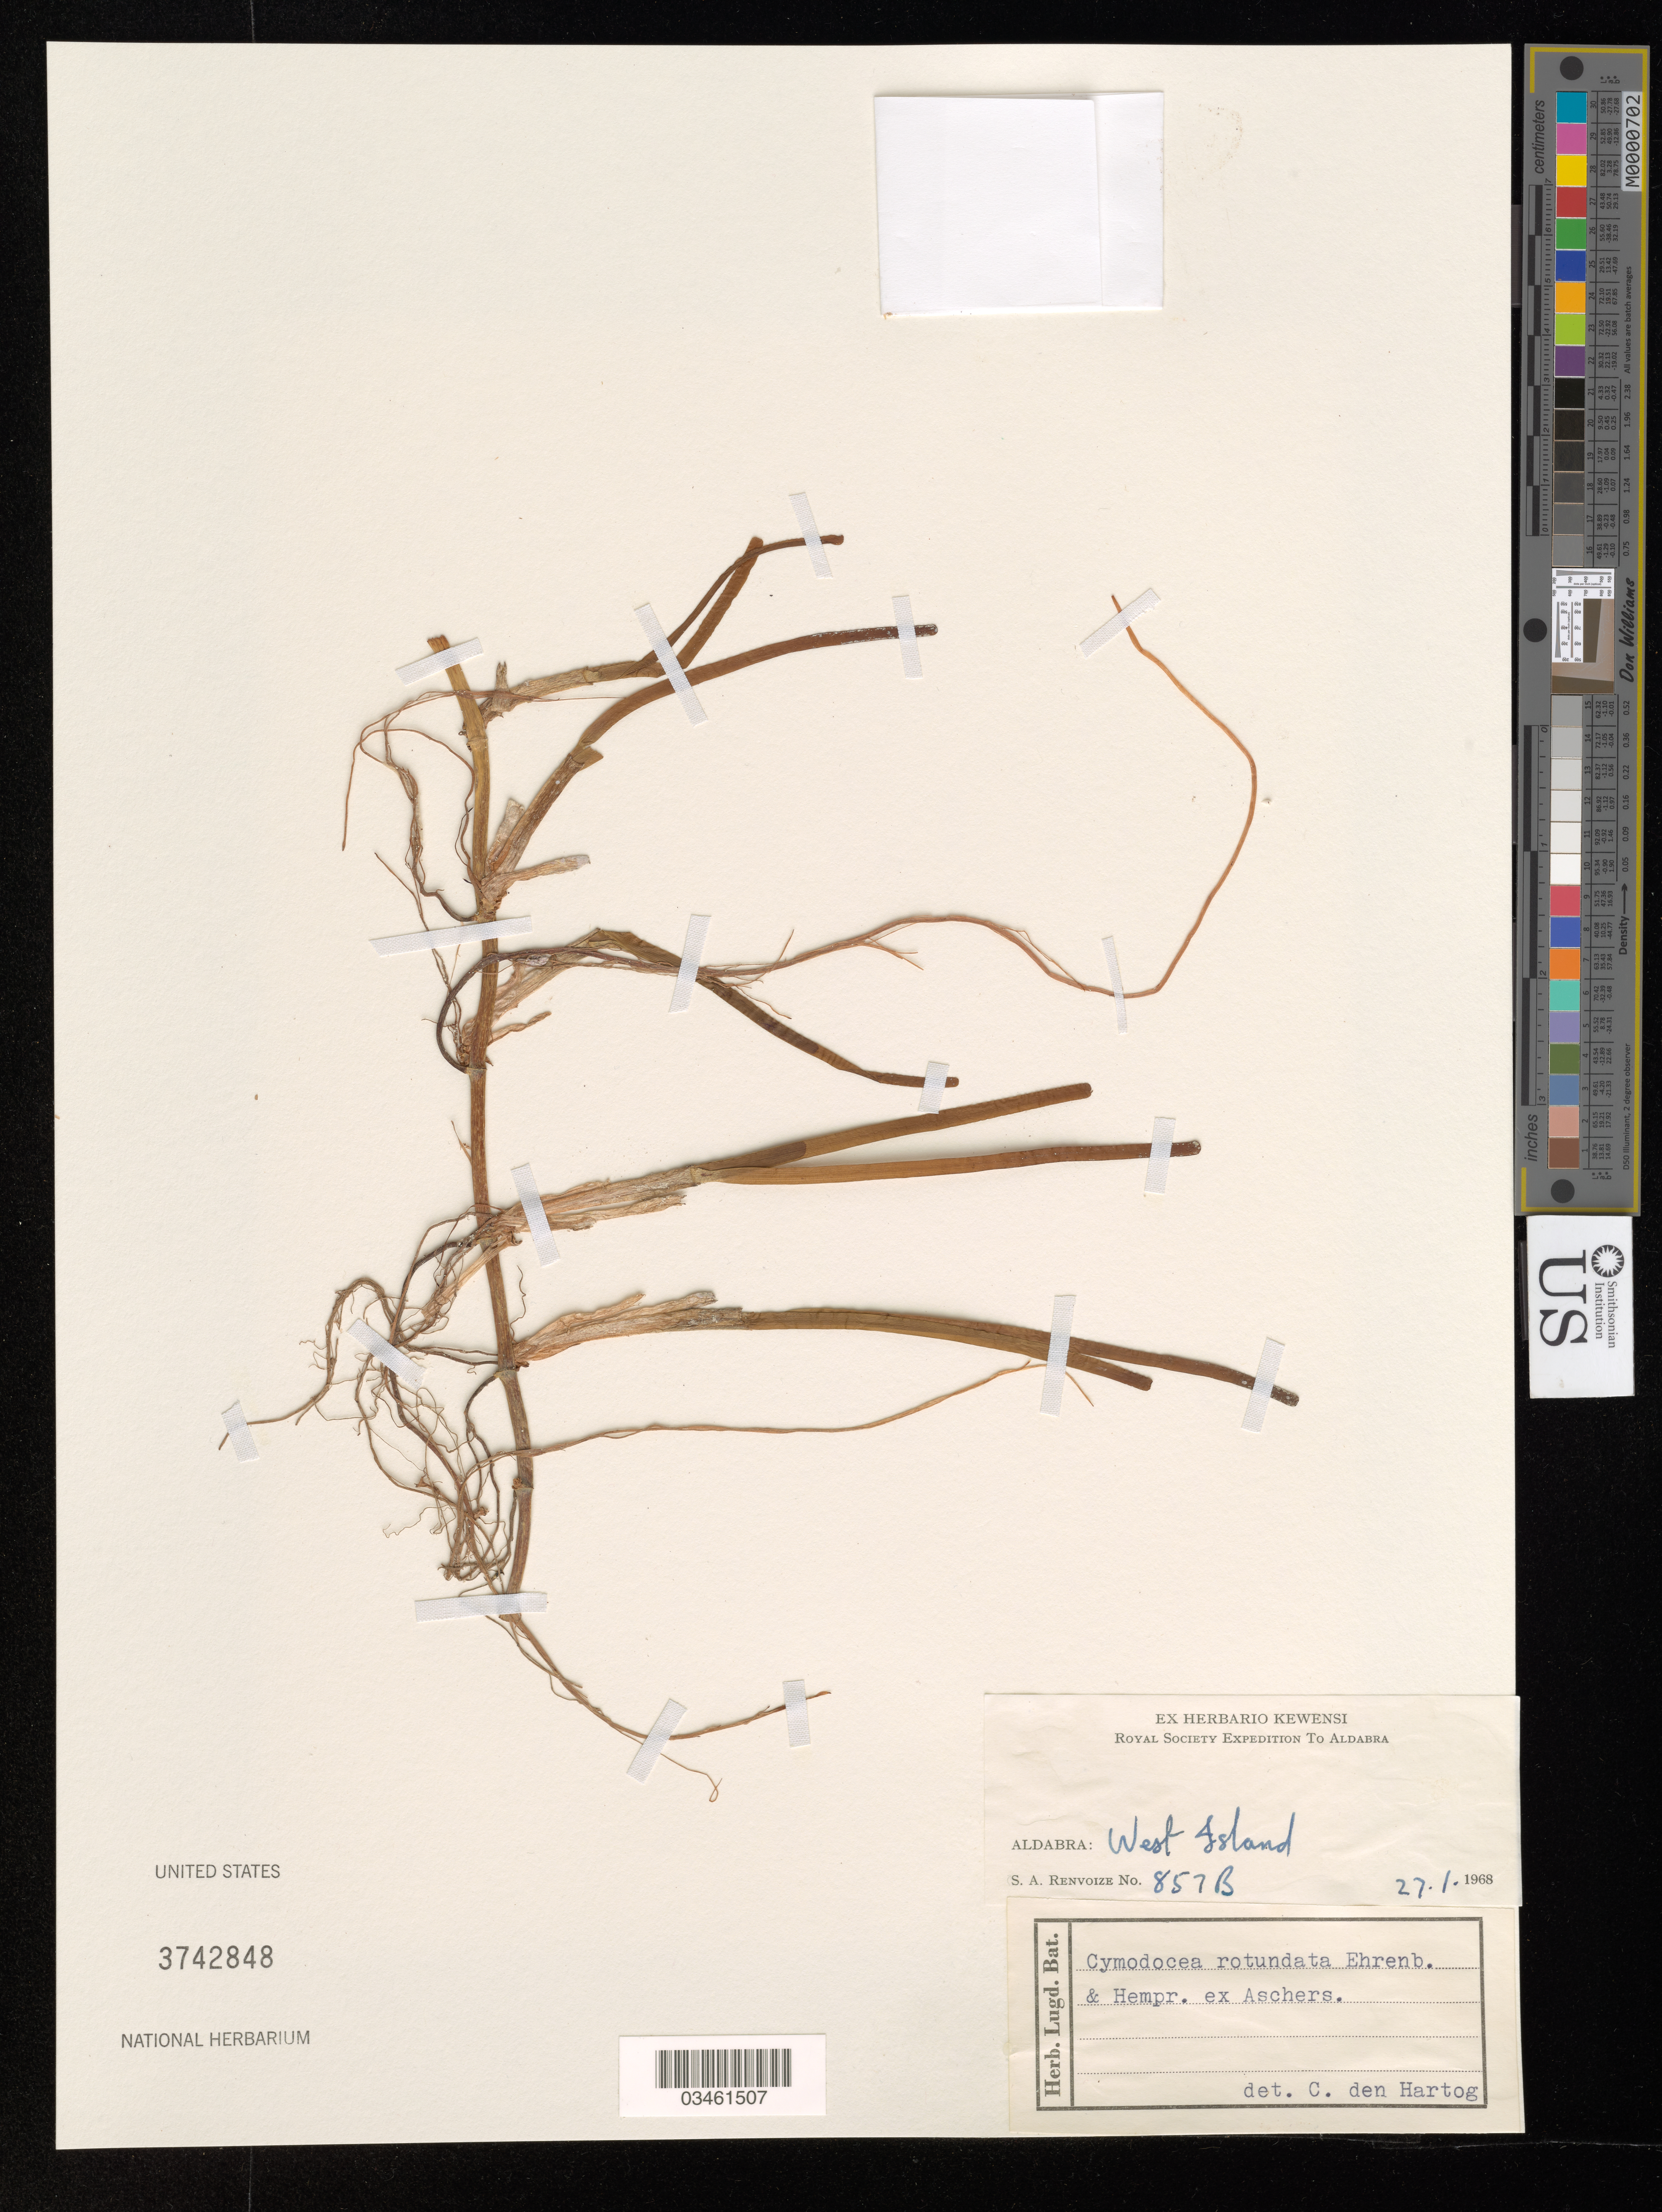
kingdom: Plantae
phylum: Tracheophyta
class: Liliopsida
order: Alismatales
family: Cymodoceaceae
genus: Cymodocea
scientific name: Cymodocea rotundata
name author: Asch. & Schweinf.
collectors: S. A. Renvoize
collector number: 857B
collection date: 1968-01-27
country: Seychelles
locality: Royal Society Expedition to Aldabra. Aldabra: West Island.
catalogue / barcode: US 3742848